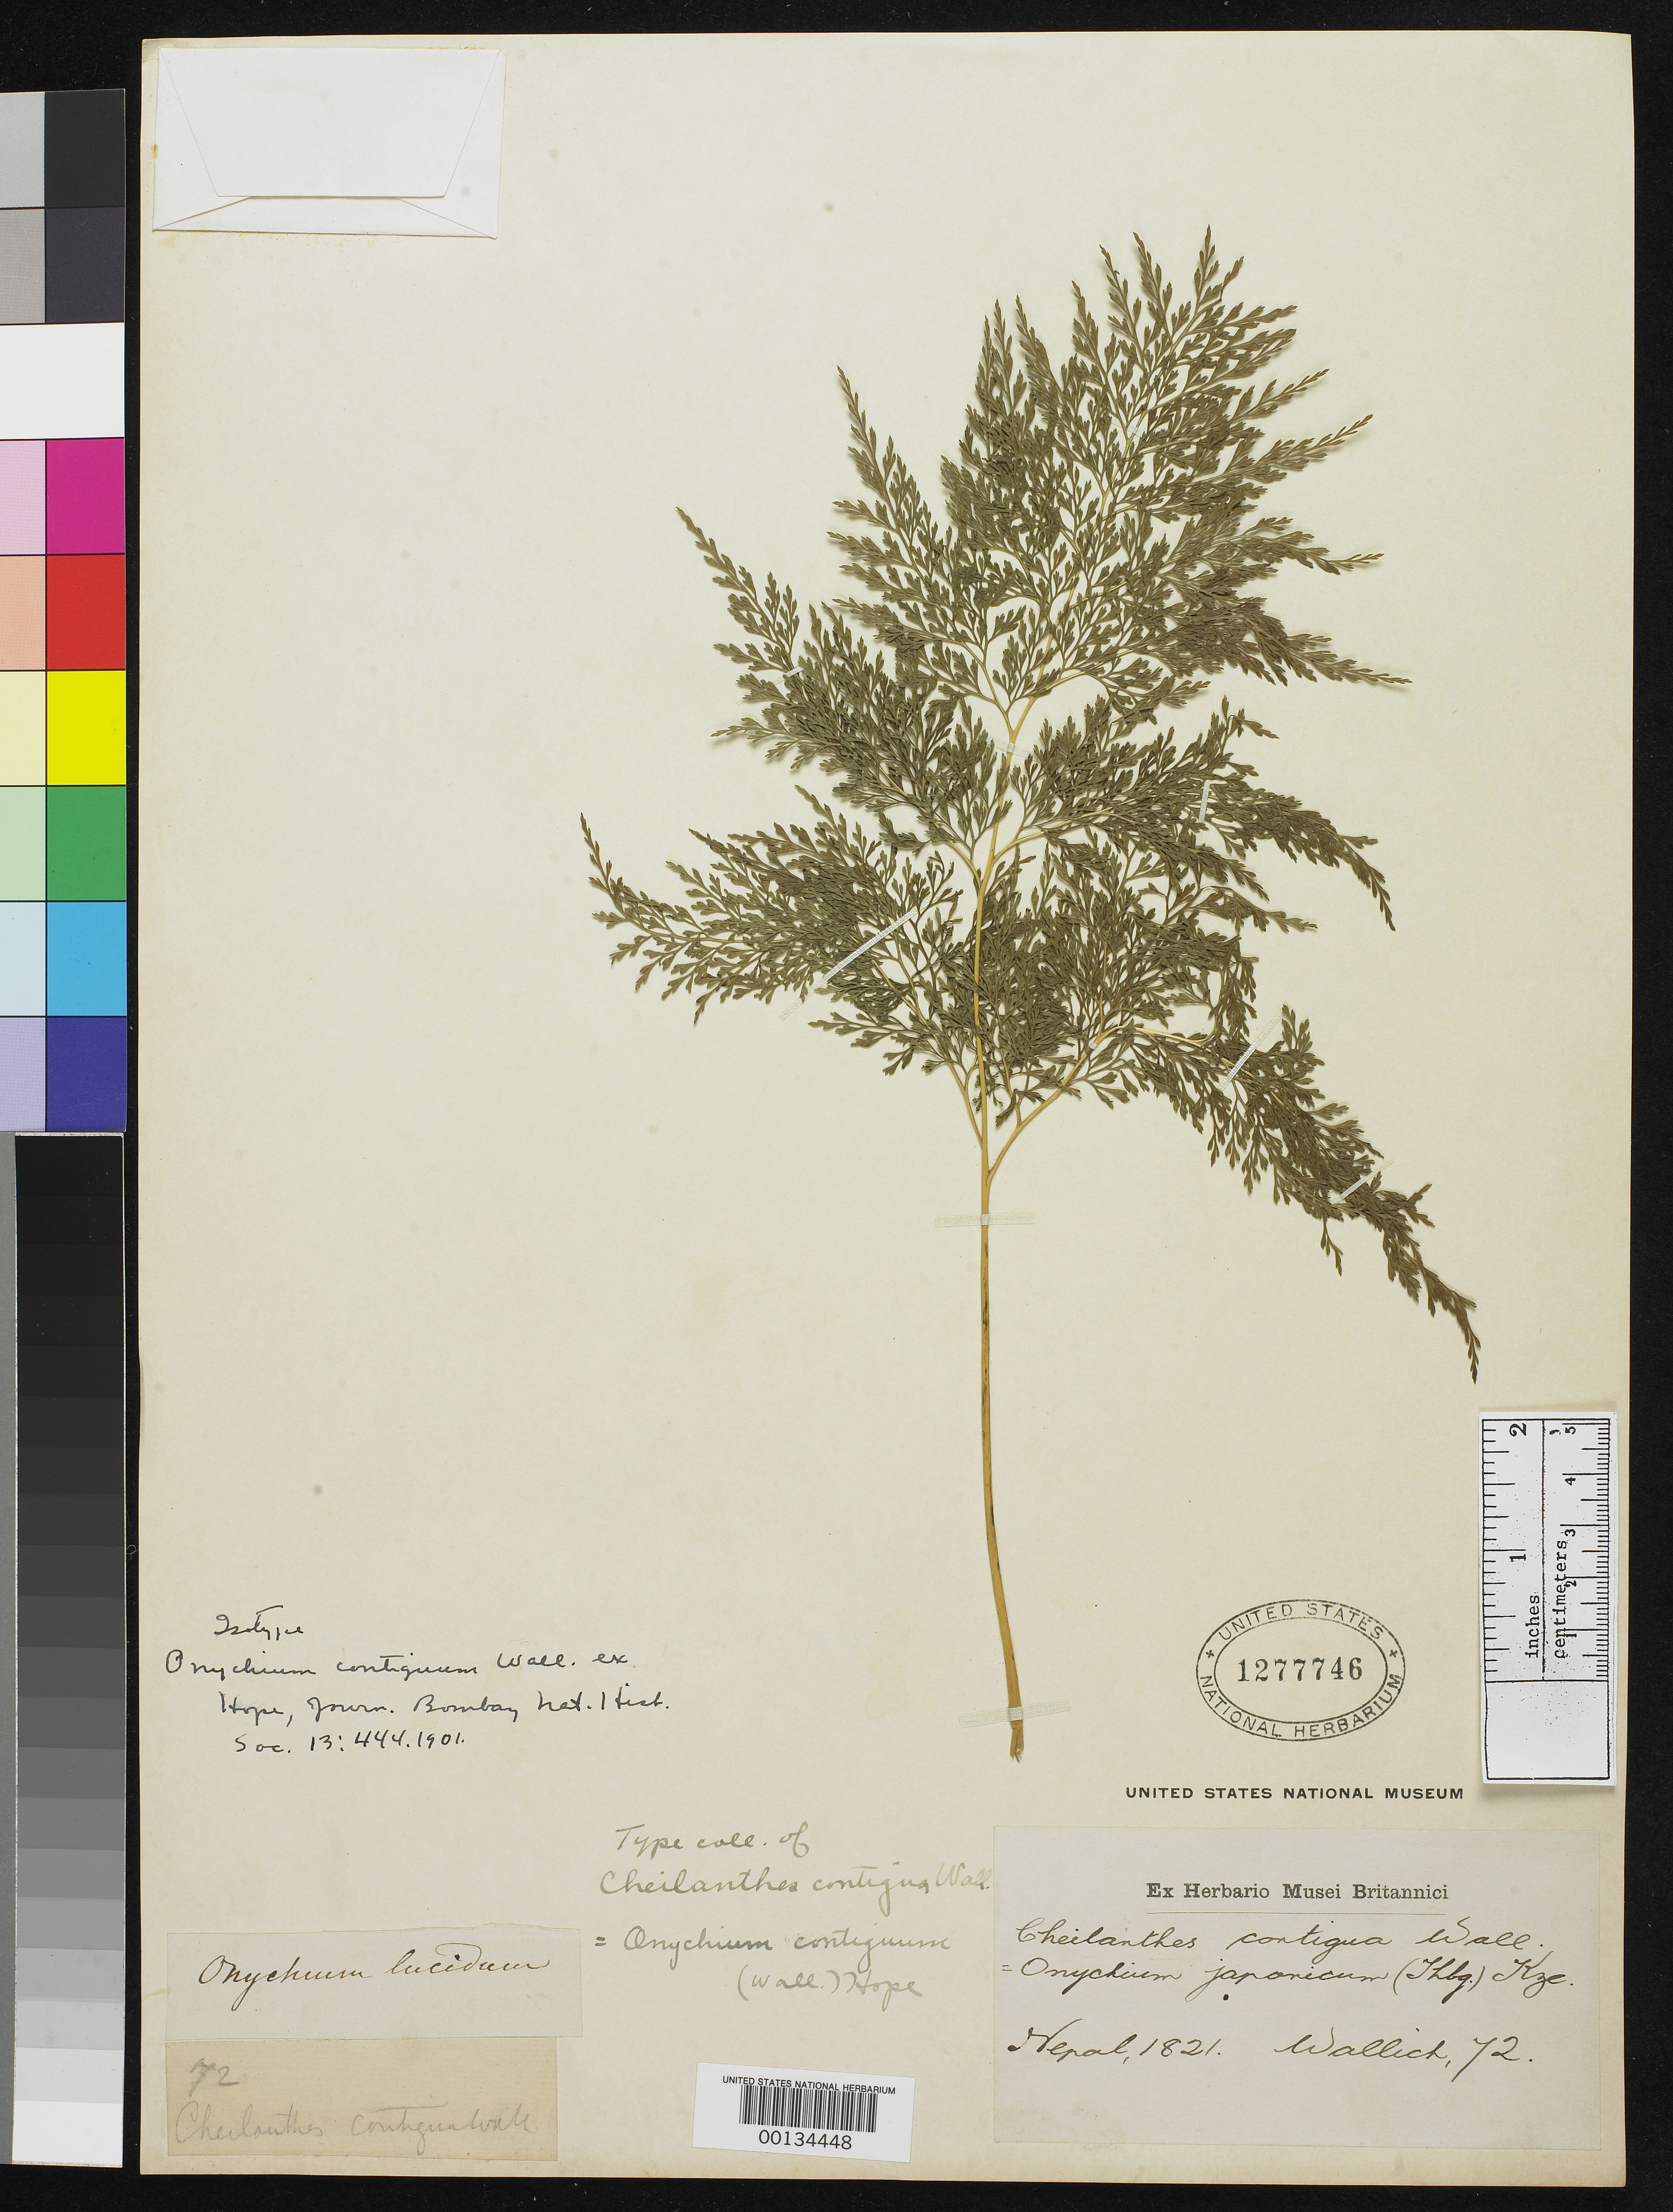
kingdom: Plantae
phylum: Tracheophyta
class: Polypodiopsida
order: Polypodiales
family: Pteridaceae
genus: Onychium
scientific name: Onychium contiguum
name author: Wall. ex C. Hope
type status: Type Collection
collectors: N. Wallich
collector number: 72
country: Nepal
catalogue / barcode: US 1277746